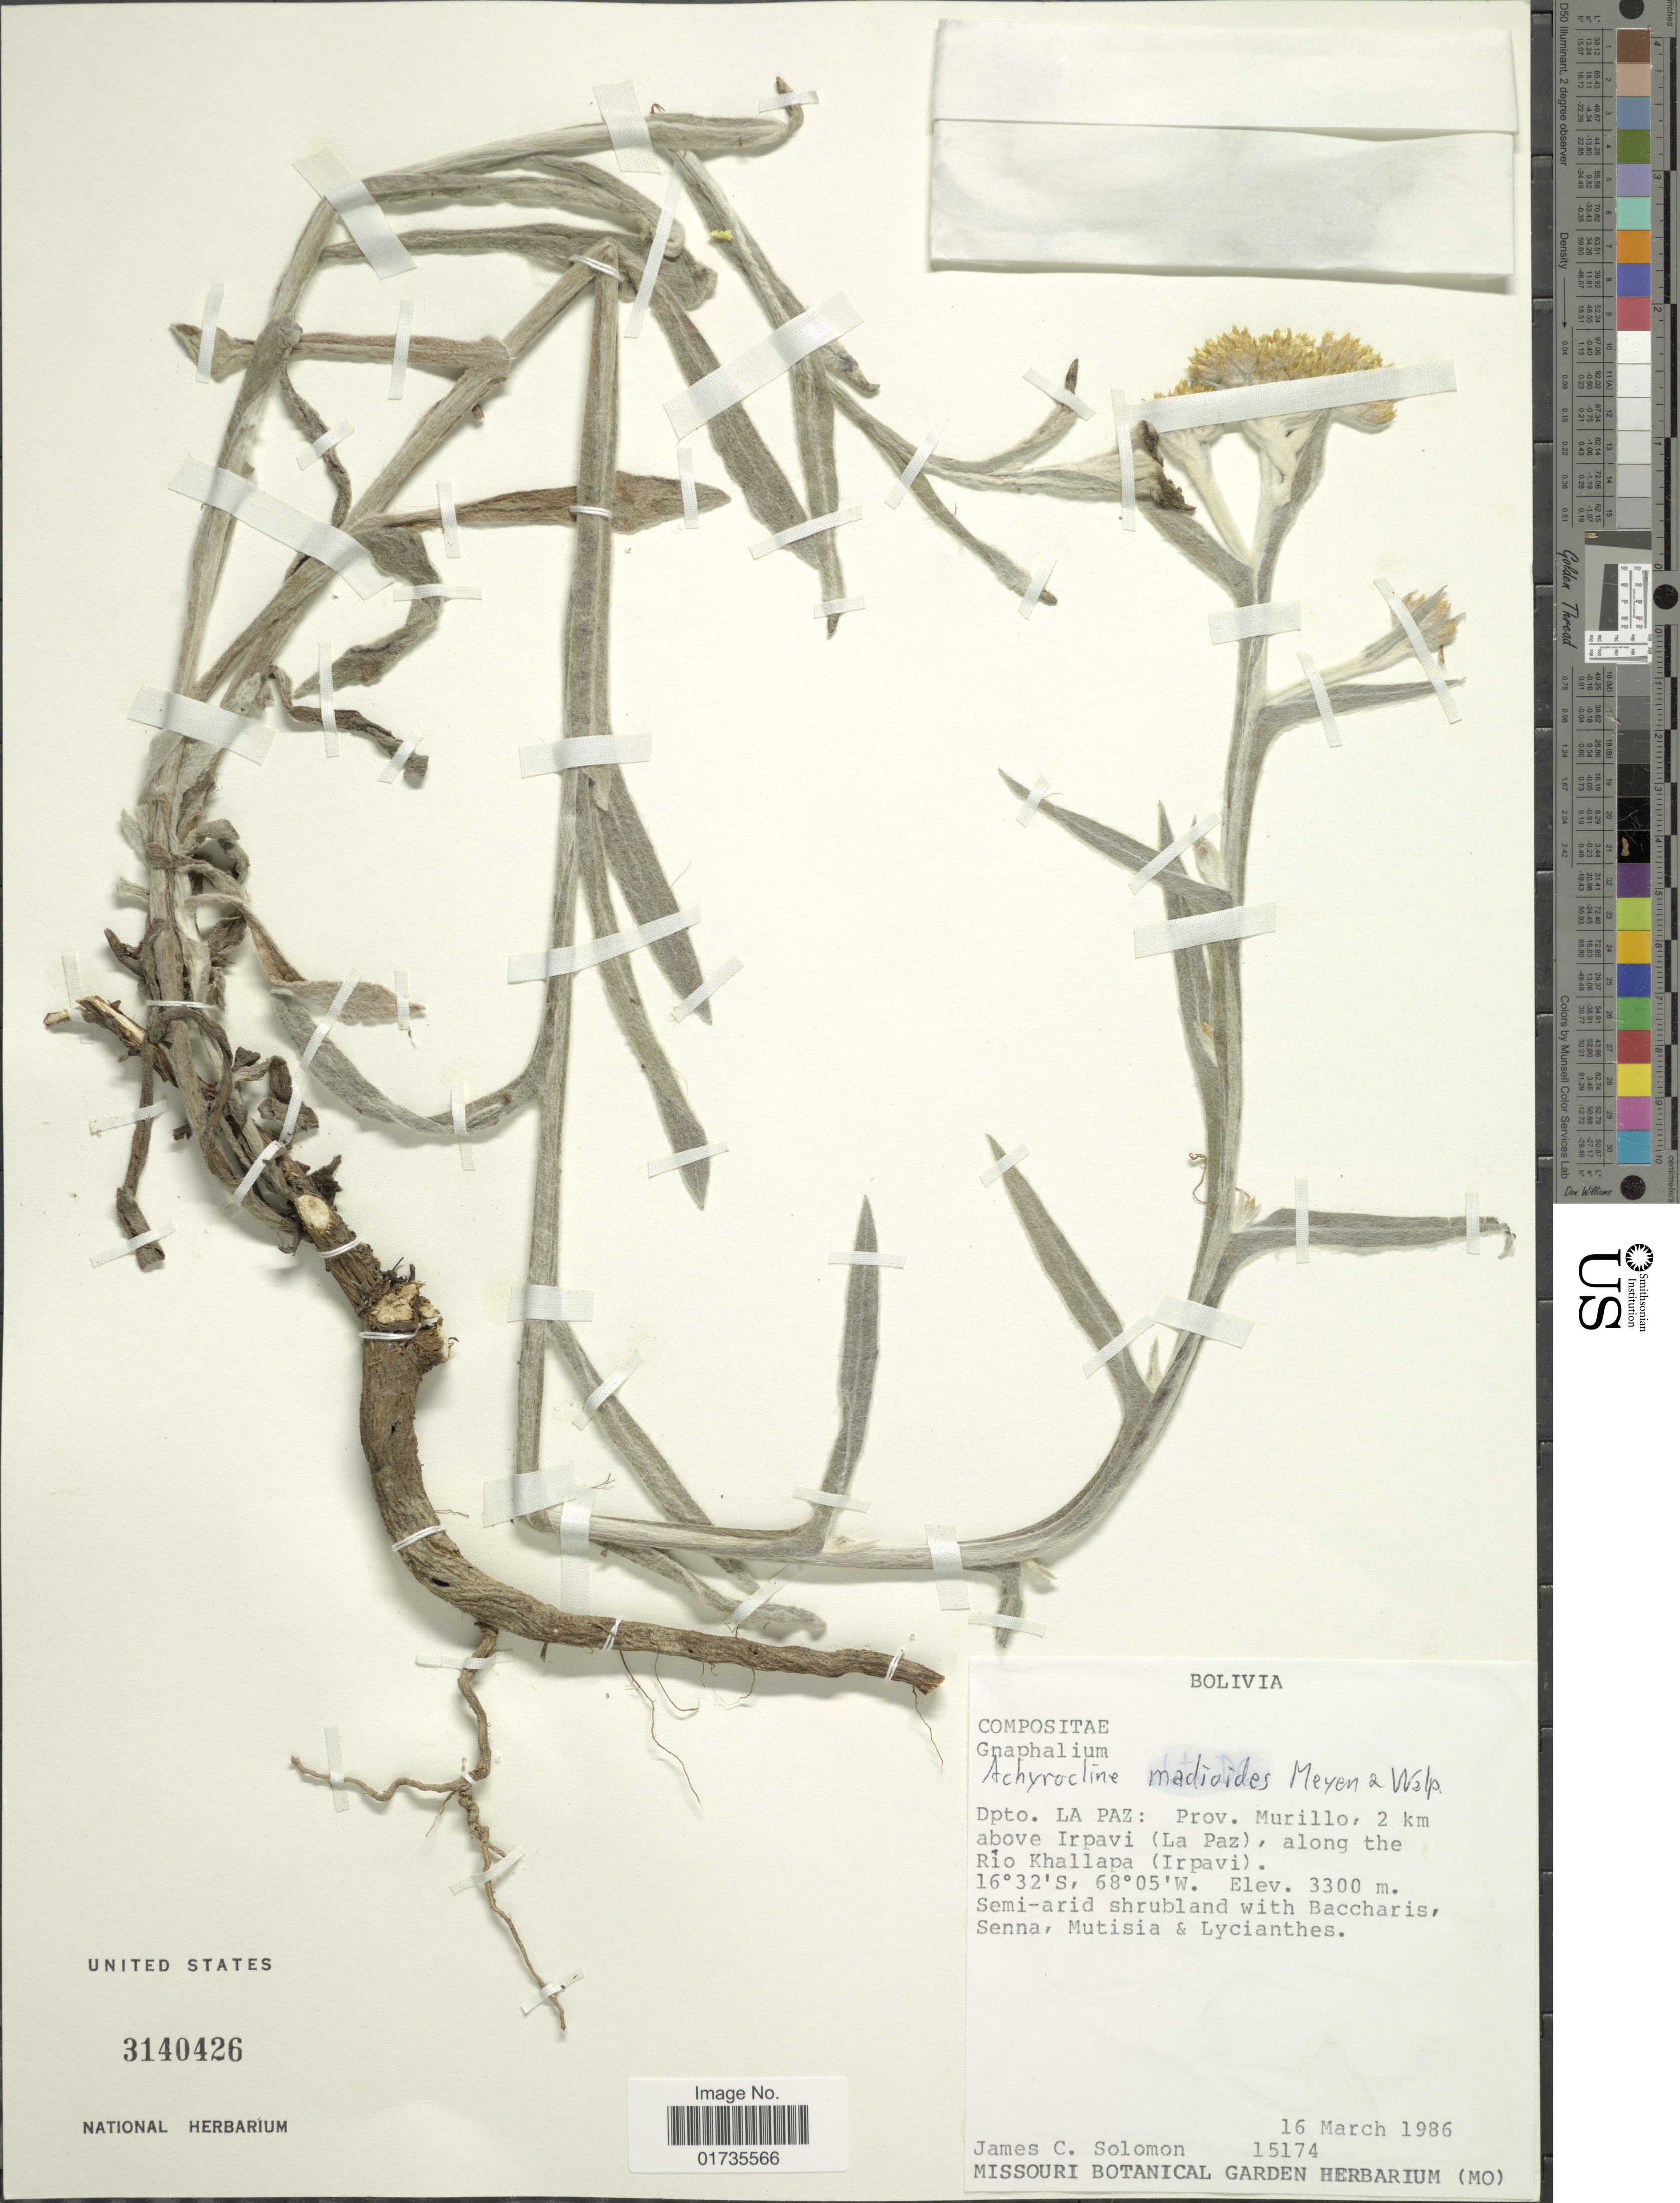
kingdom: Plantae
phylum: Tracheophyta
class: Magnoliopsida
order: Asterales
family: Asteraceae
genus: Achyrocline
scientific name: Achyrocline madioides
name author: (Kunth) Meyen & Walp.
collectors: J. C. Solomon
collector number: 15174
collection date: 1986-03-16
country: Bolivia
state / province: La Paz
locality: Bolivia. Dpto. La Paz: Prov. Murillo. 3 km above Irpavi (La Paz), along the Rio Khallapa (Irpavi)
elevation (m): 3300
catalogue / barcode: US 3140426